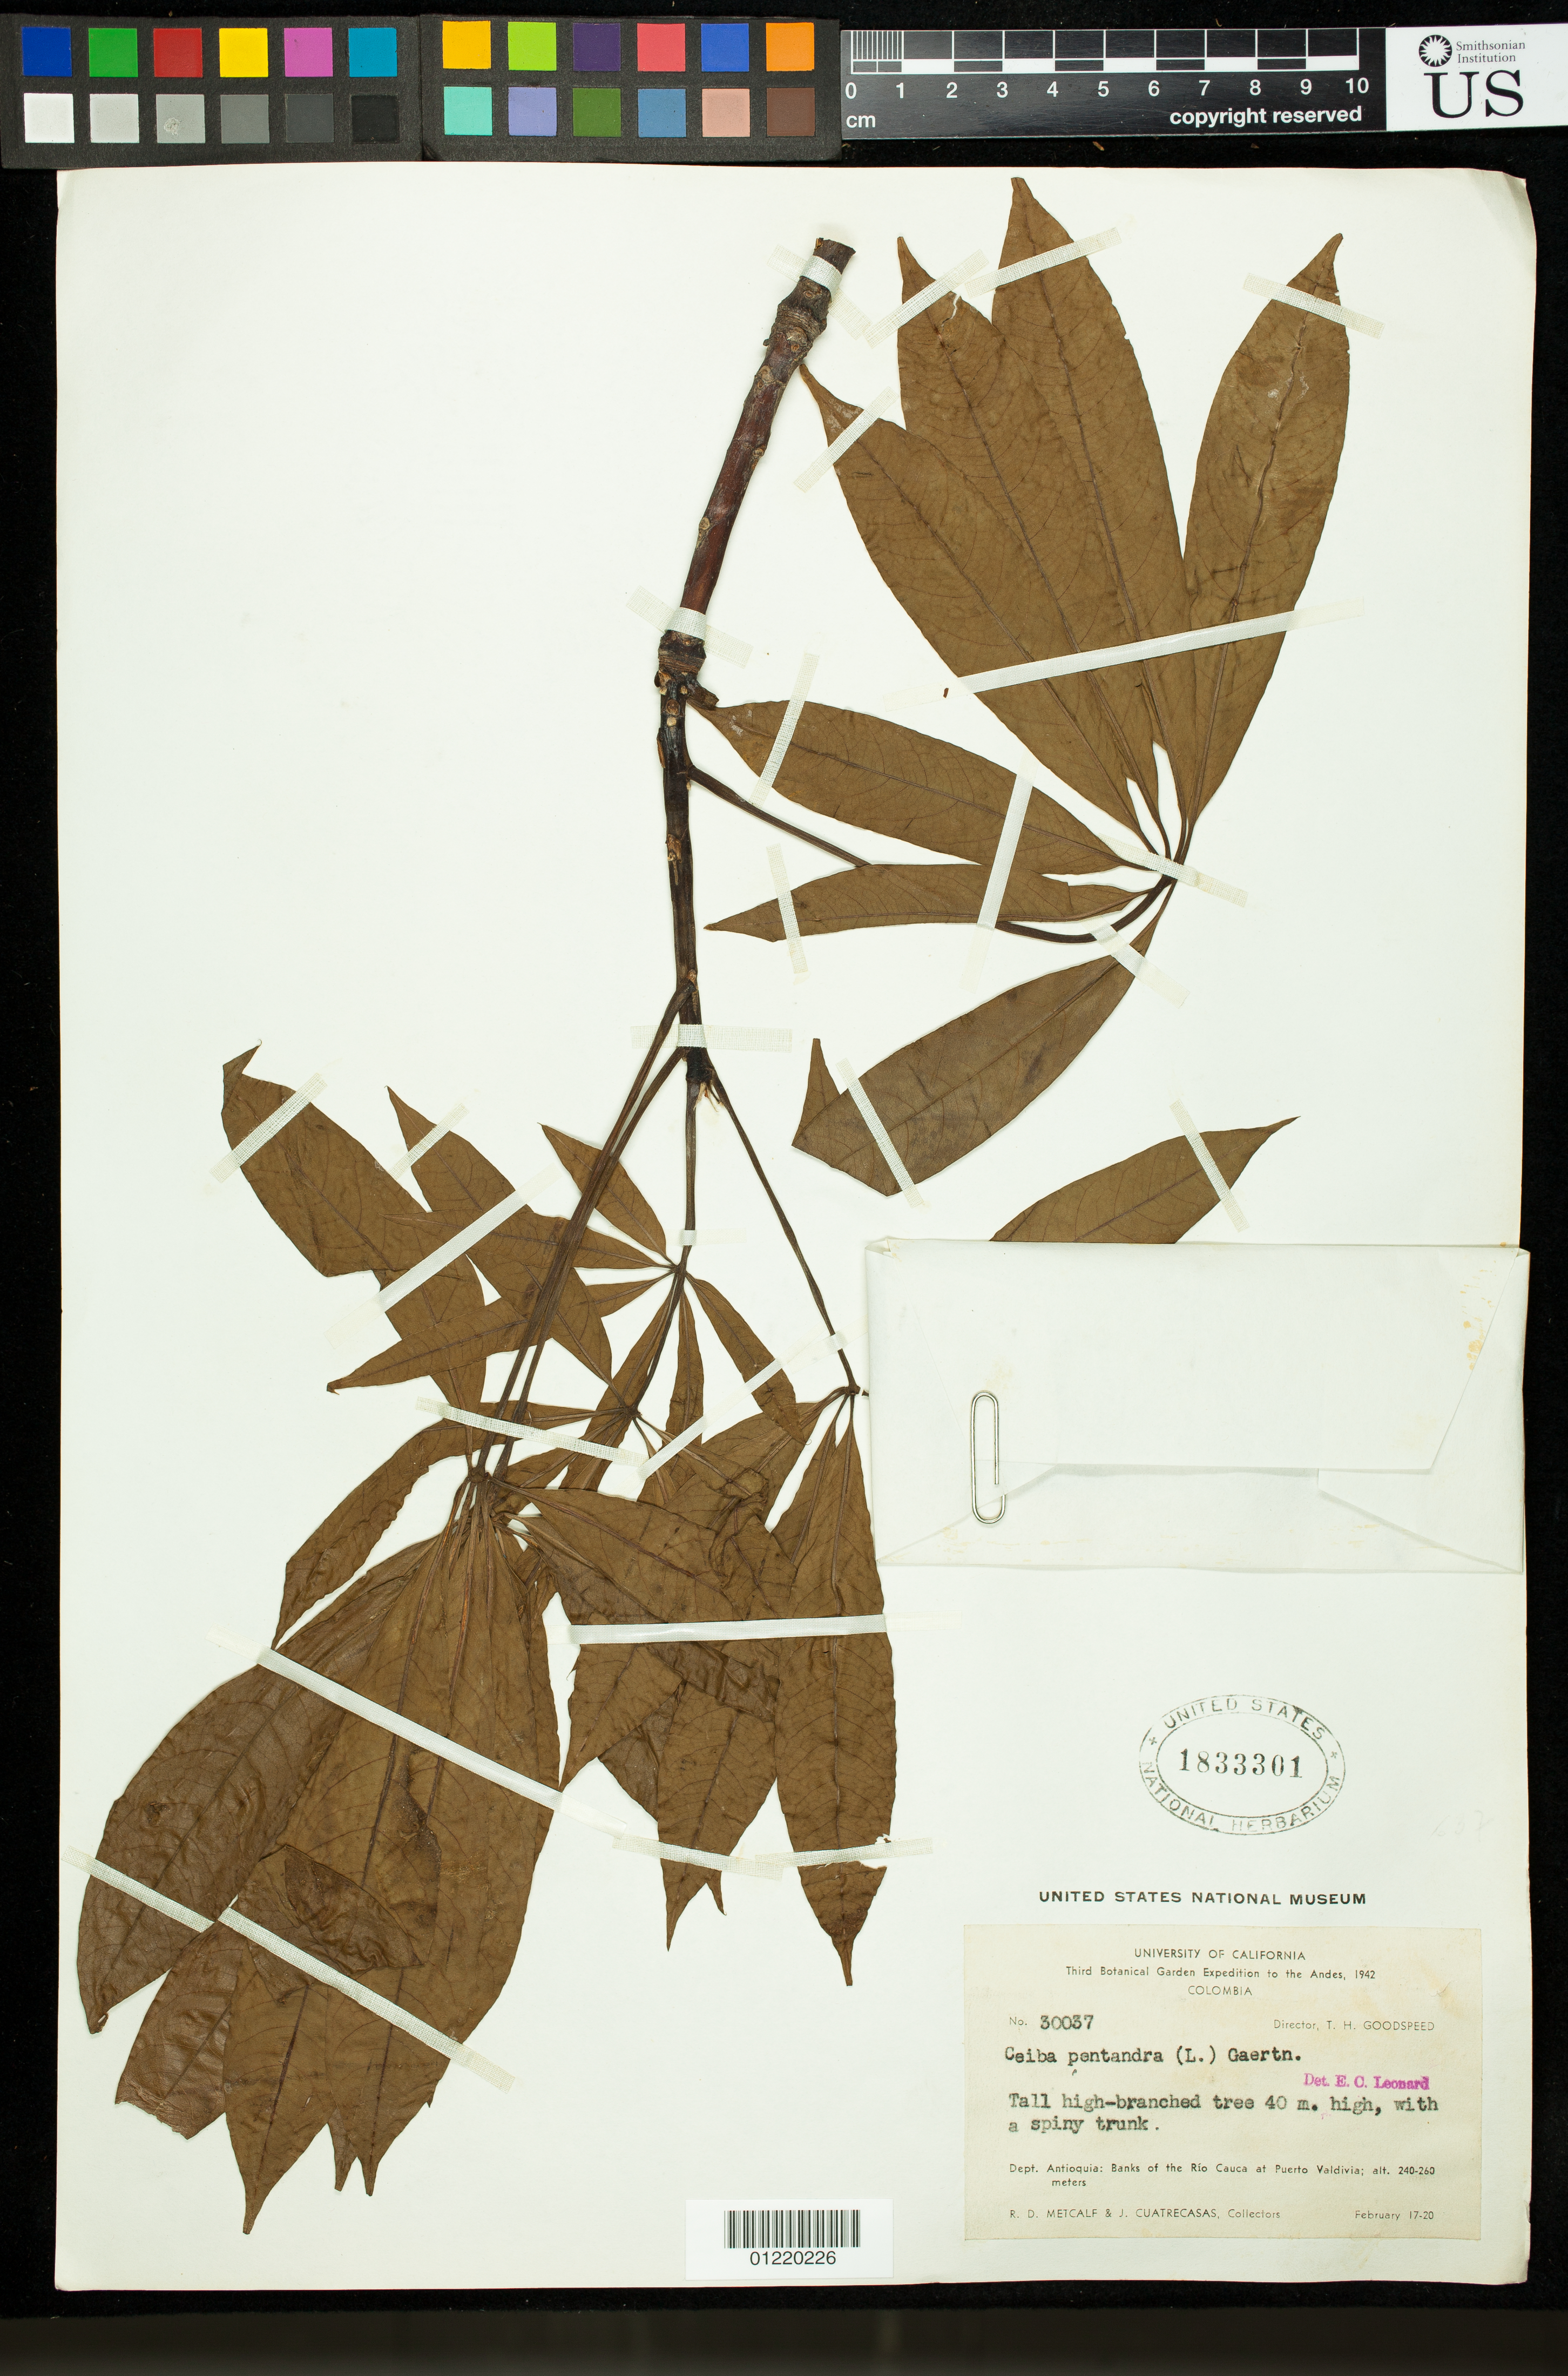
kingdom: Plantae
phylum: Tracheophyta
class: Magnoliopsida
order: Malvales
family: Malvaceae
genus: Ceiba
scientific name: Ceiba pentandra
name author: (L.) Gaertn.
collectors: J. Cuatrecasas & R. D. Metcalf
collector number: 30037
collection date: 1942-02-17/1942-02-20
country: Colombia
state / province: Antioquia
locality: Banks of the Rio Cauca at Puerto Valdivia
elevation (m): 240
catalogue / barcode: US 1833301